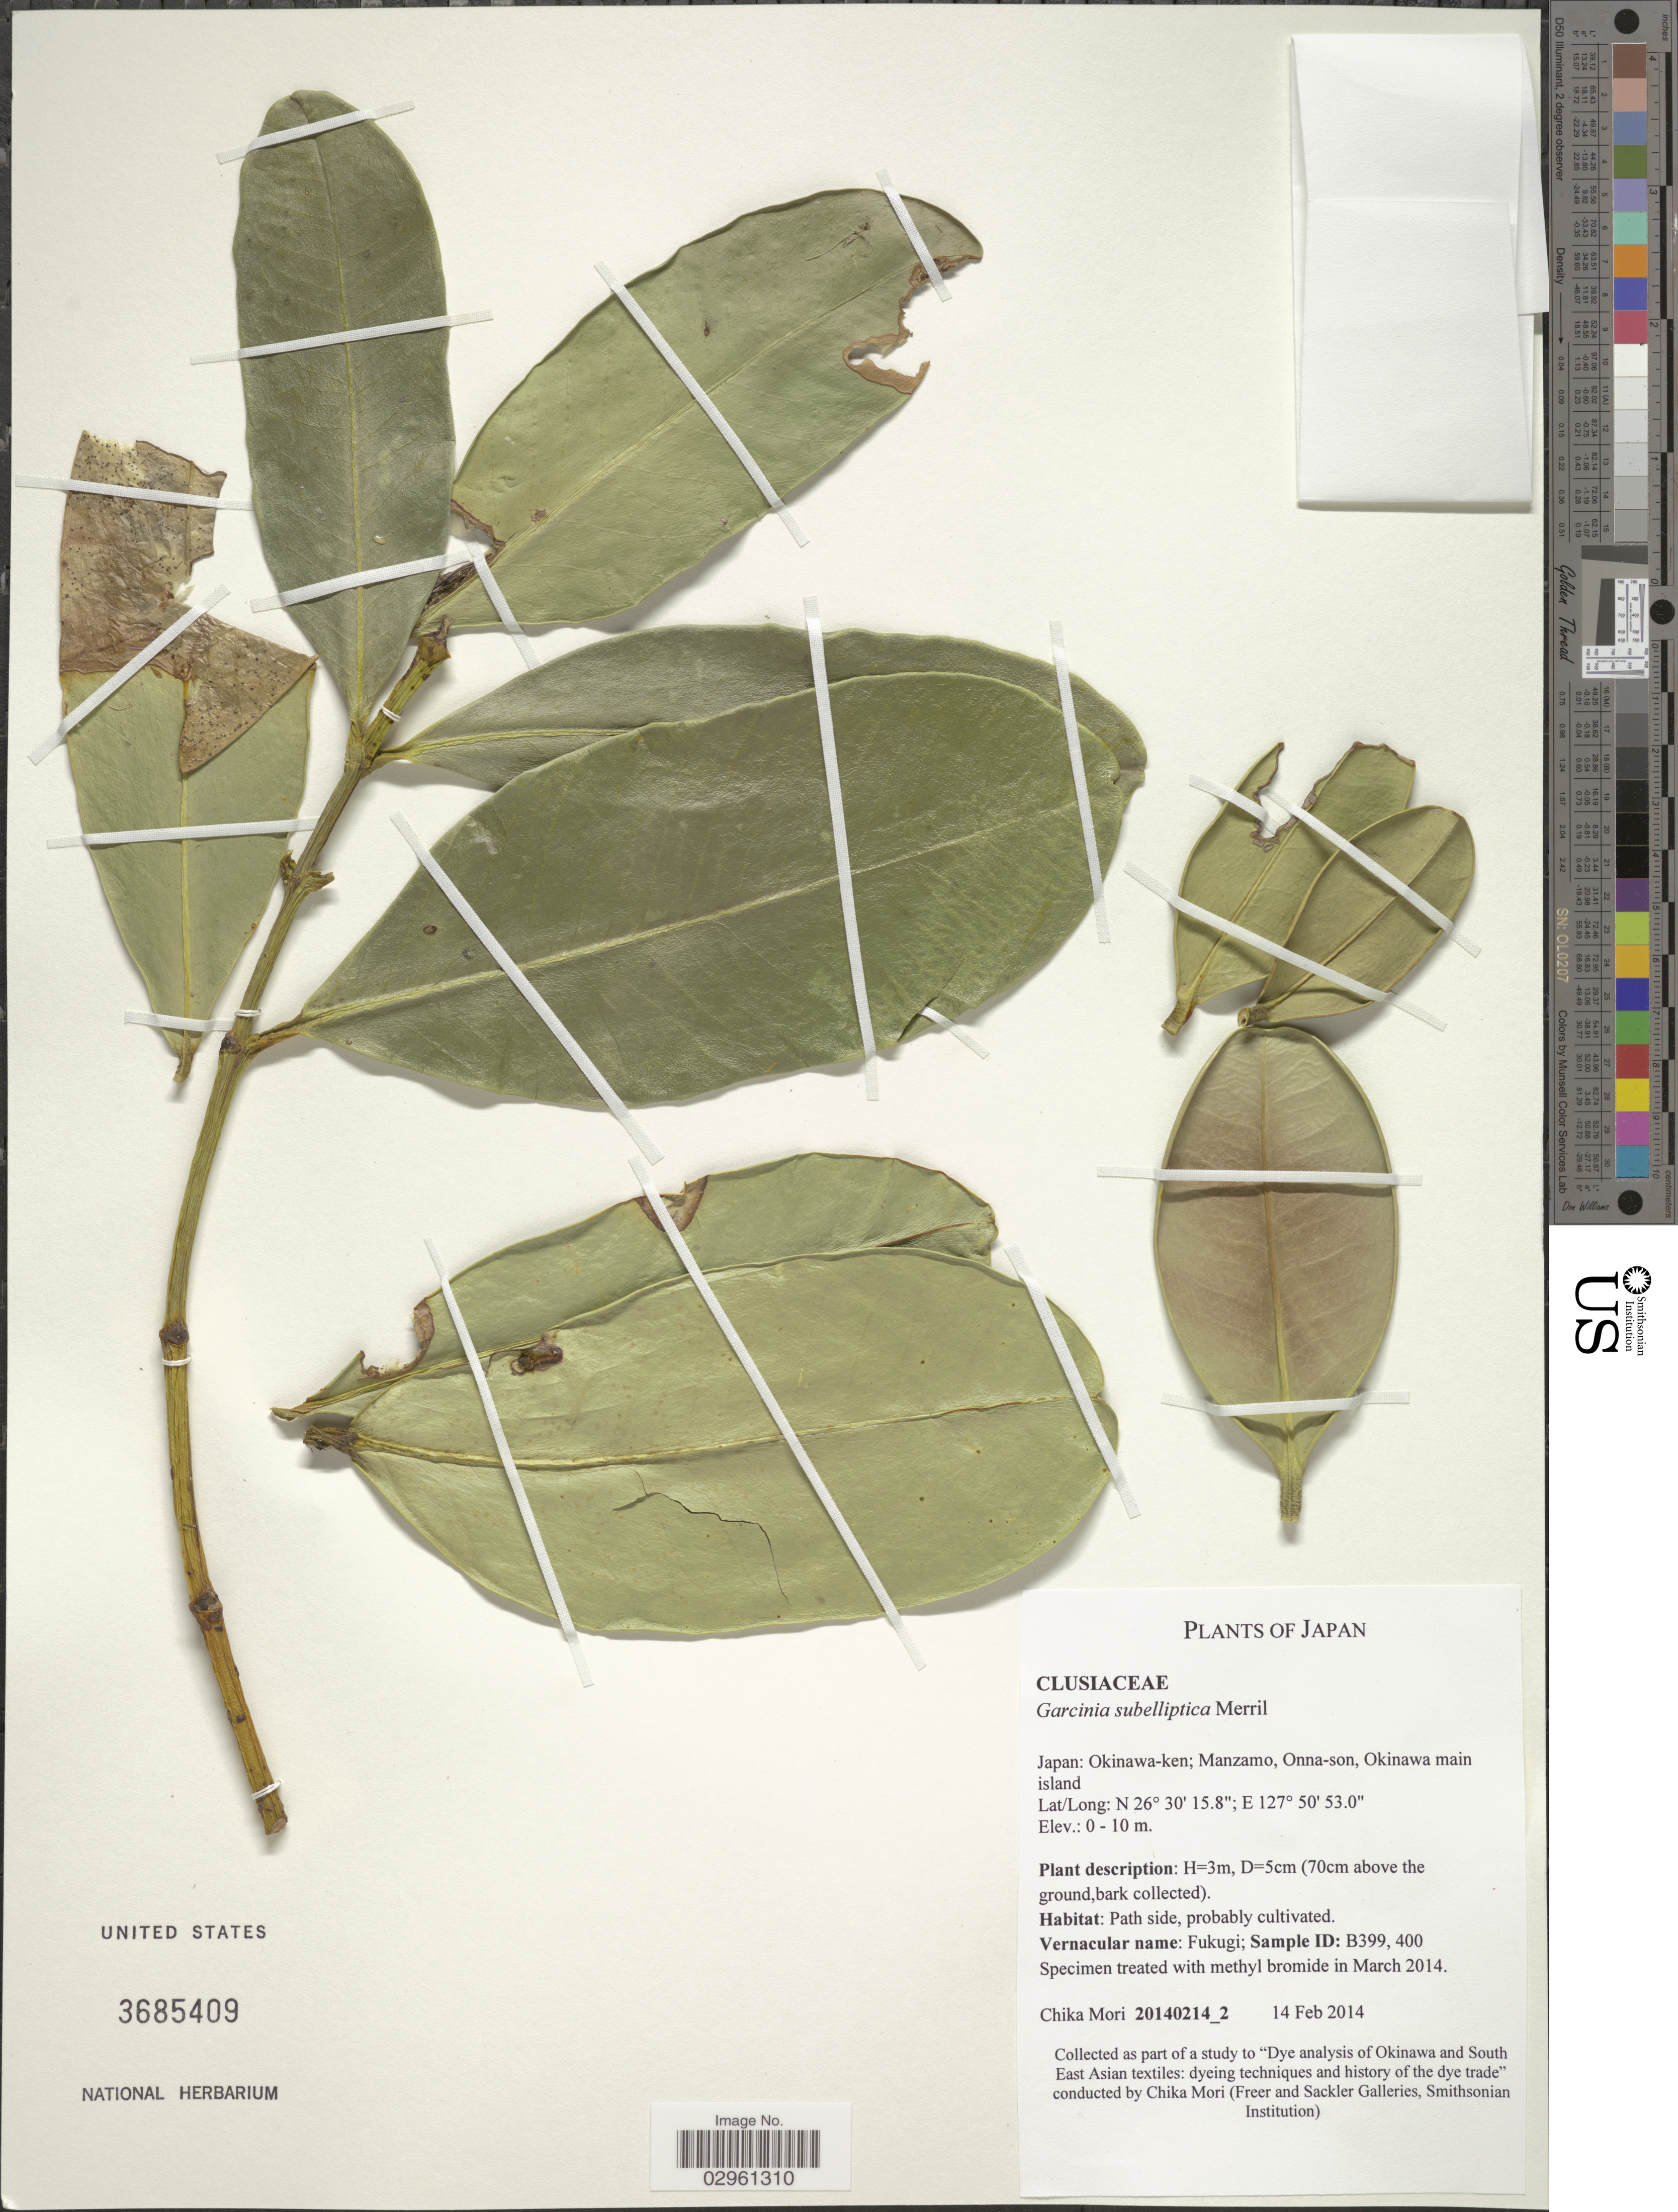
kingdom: Plantae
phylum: Tracheophyta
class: Magnoliopsida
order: Malpighiales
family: Clusiaceae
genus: Garcinia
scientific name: Garcinia subelliptica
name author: Merr.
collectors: C. Mori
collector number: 20140214_2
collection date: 2014-02-14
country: Japan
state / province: Okinawa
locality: Okinawa-ken; Manzamo, Onna-son, Okinawa main island.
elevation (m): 0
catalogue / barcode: US 3685409